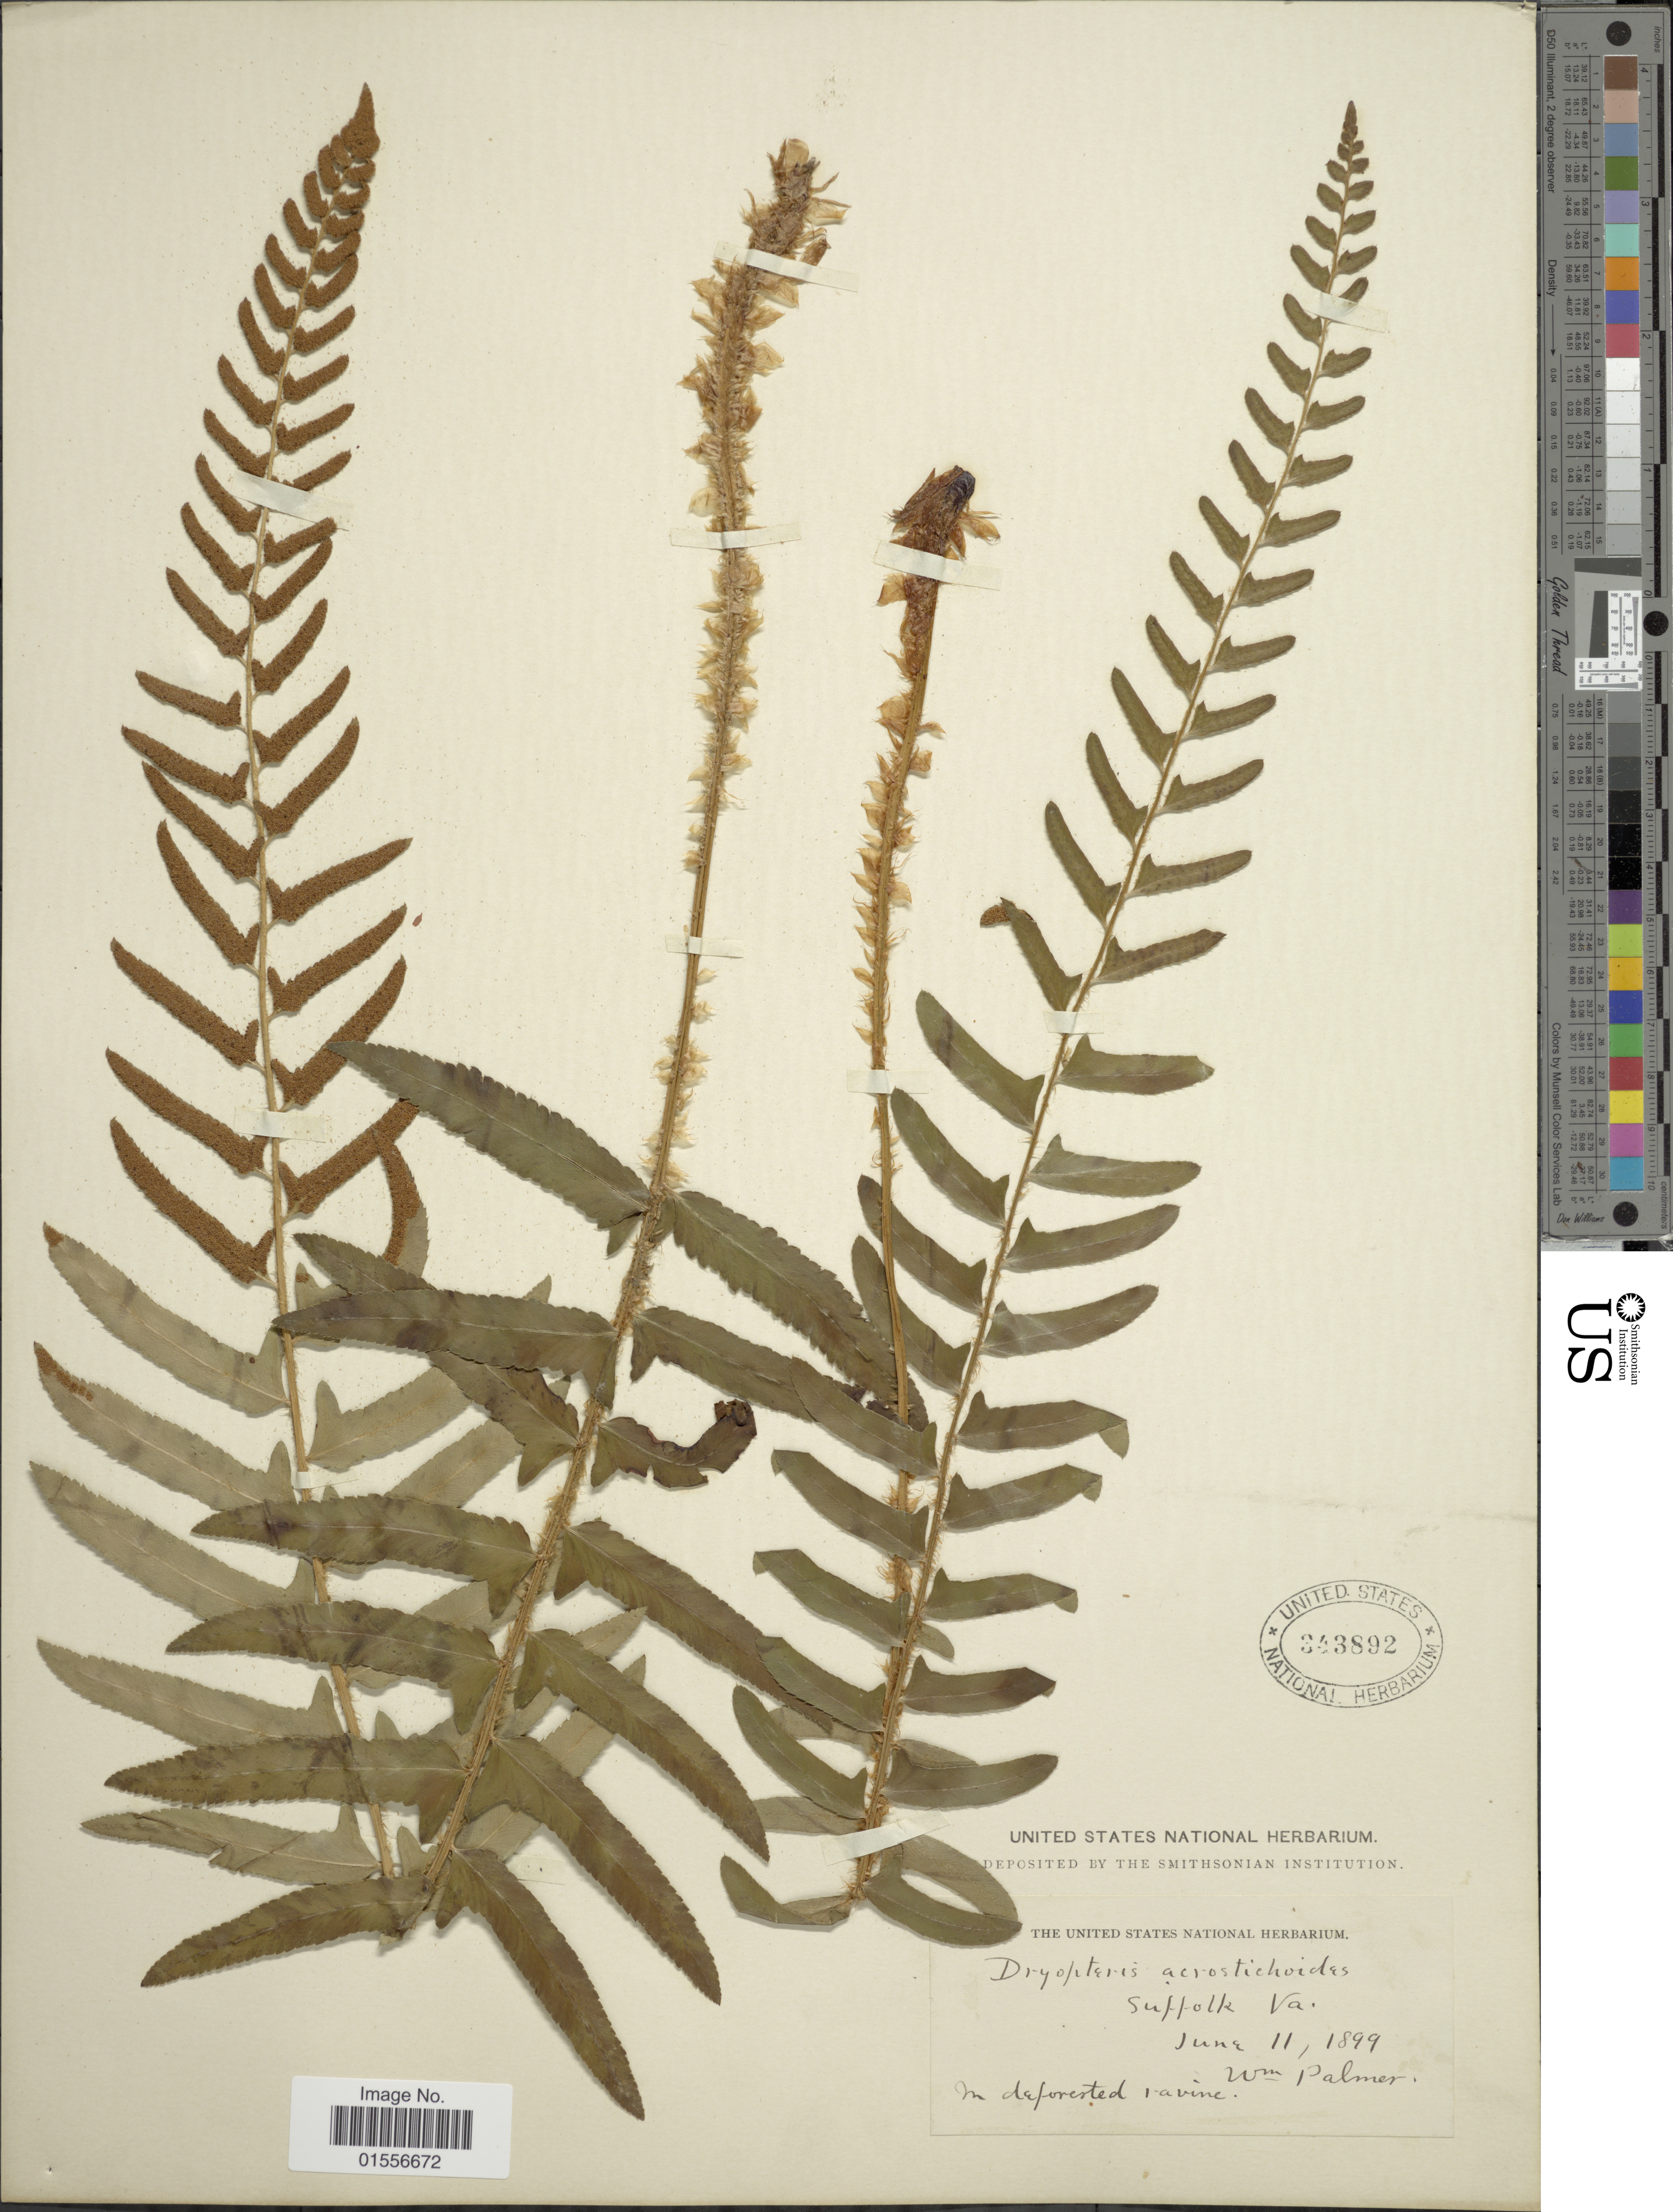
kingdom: Plantae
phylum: Tracheophyta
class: Polypodiopsida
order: Polypodiales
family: Dryopteridaceae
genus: Polystichum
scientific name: Polystichum acrostichoides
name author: (Michx.) Schott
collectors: W. Palmer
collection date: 1899-06-11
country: United States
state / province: Virginia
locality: Suffolk, in deforested ravine.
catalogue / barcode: US 343892